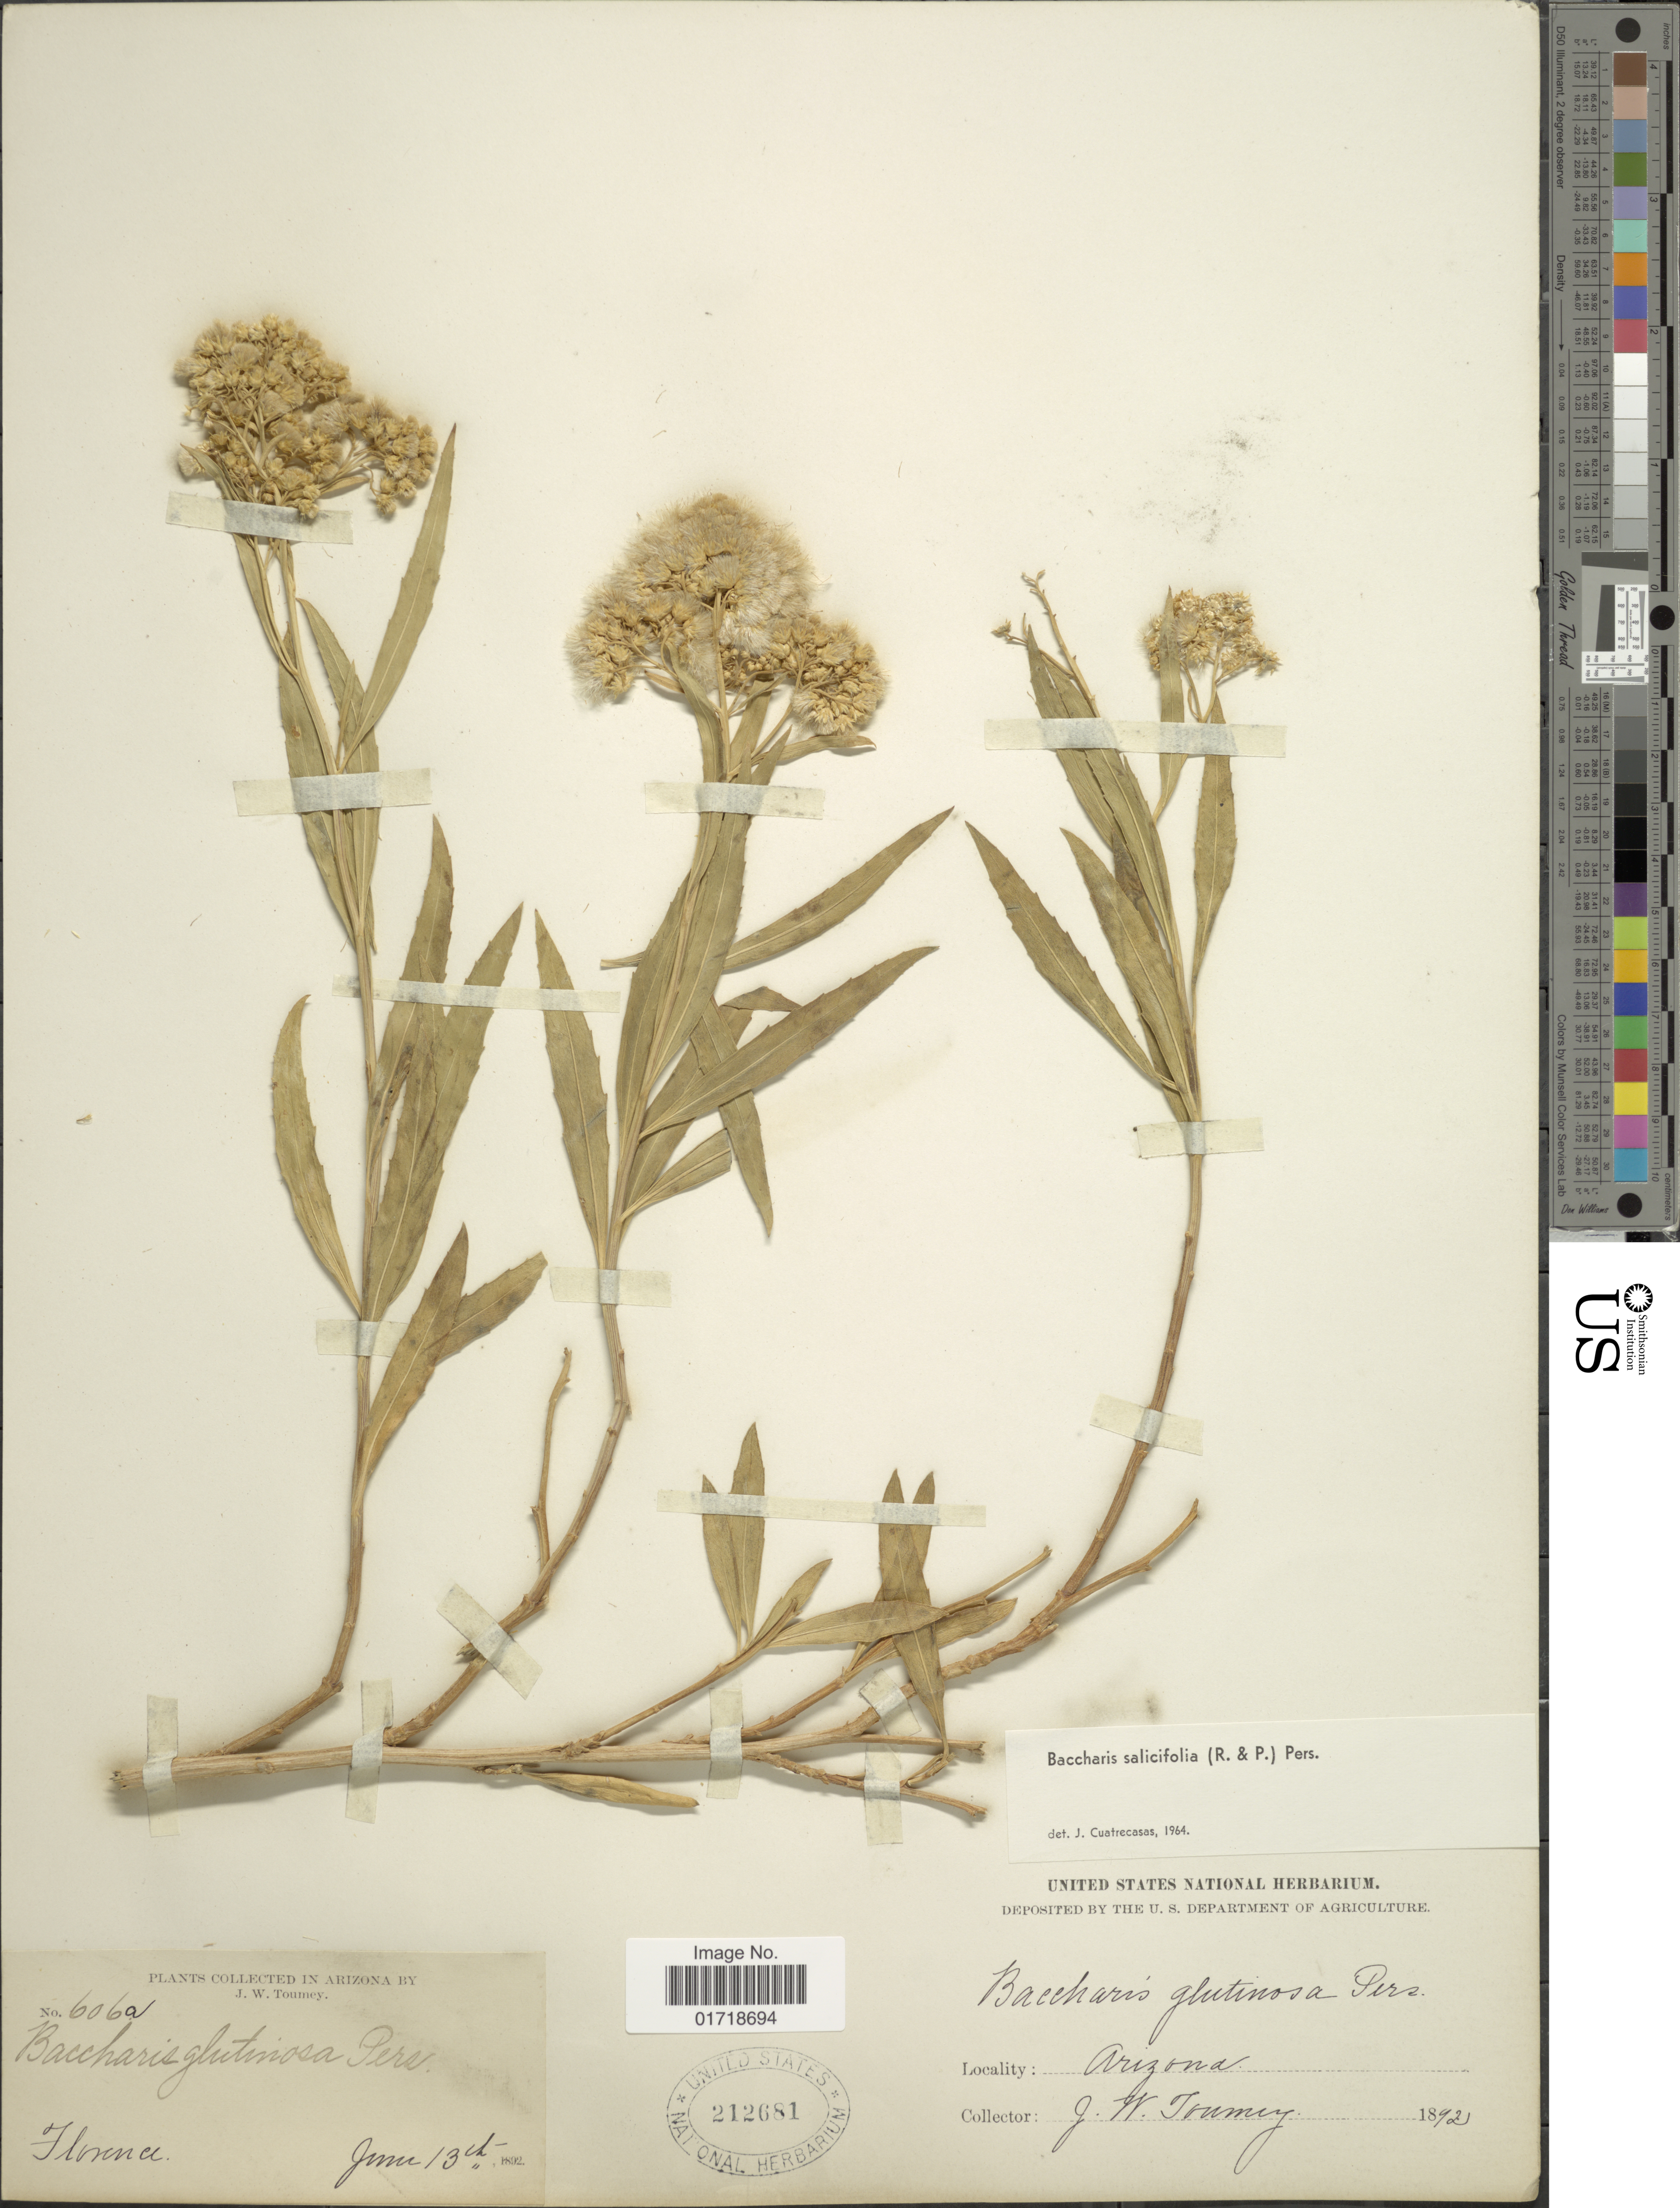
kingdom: Plantae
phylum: Tracheophyta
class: Magnoliopsida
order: Asterales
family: Asteraceae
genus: Baccharis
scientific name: Baccharis glutinosa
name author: Pers.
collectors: J. W. Toumey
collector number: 606a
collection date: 1892-06-13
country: United States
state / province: Arizona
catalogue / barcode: US 212681